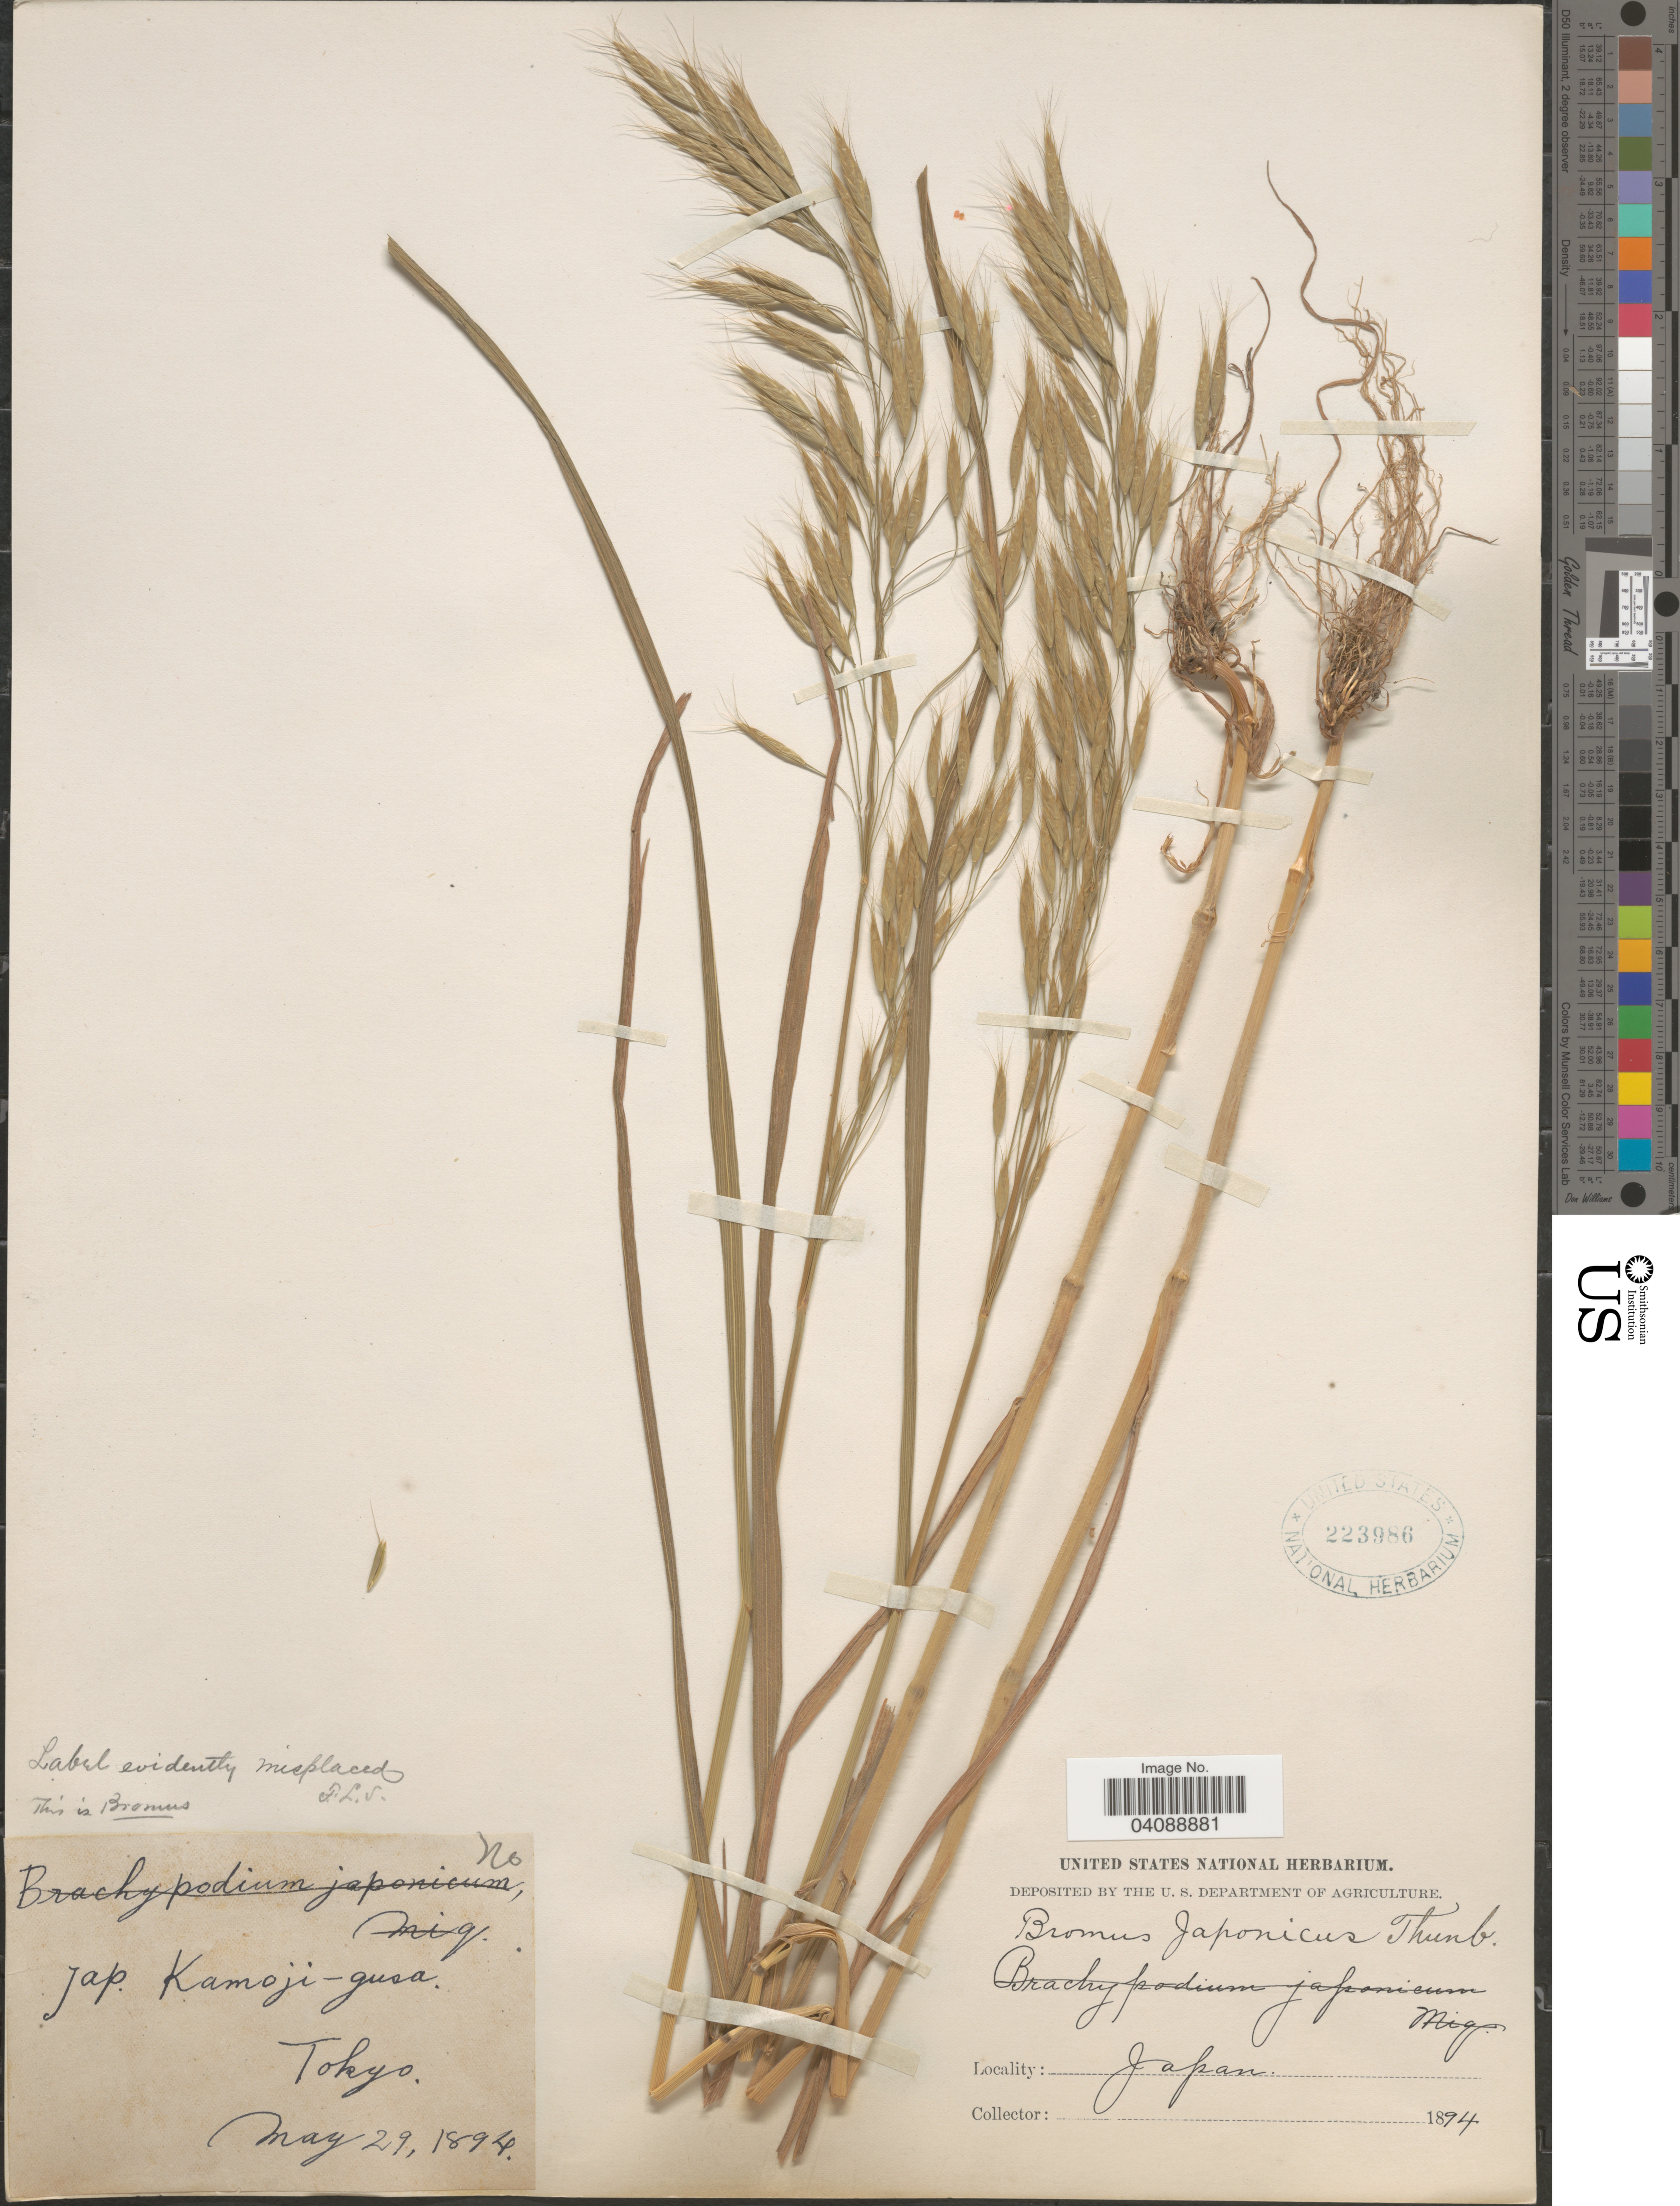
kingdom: Plantae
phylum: Tracheophyta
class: Liliopsida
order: Poales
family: Poaceae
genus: Bromus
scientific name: Bromus japonicus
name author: Houtt.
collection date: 1894-05-29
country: Japan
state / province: Tokyo, Federal City of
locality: Tokyo.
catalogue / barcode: US 223986